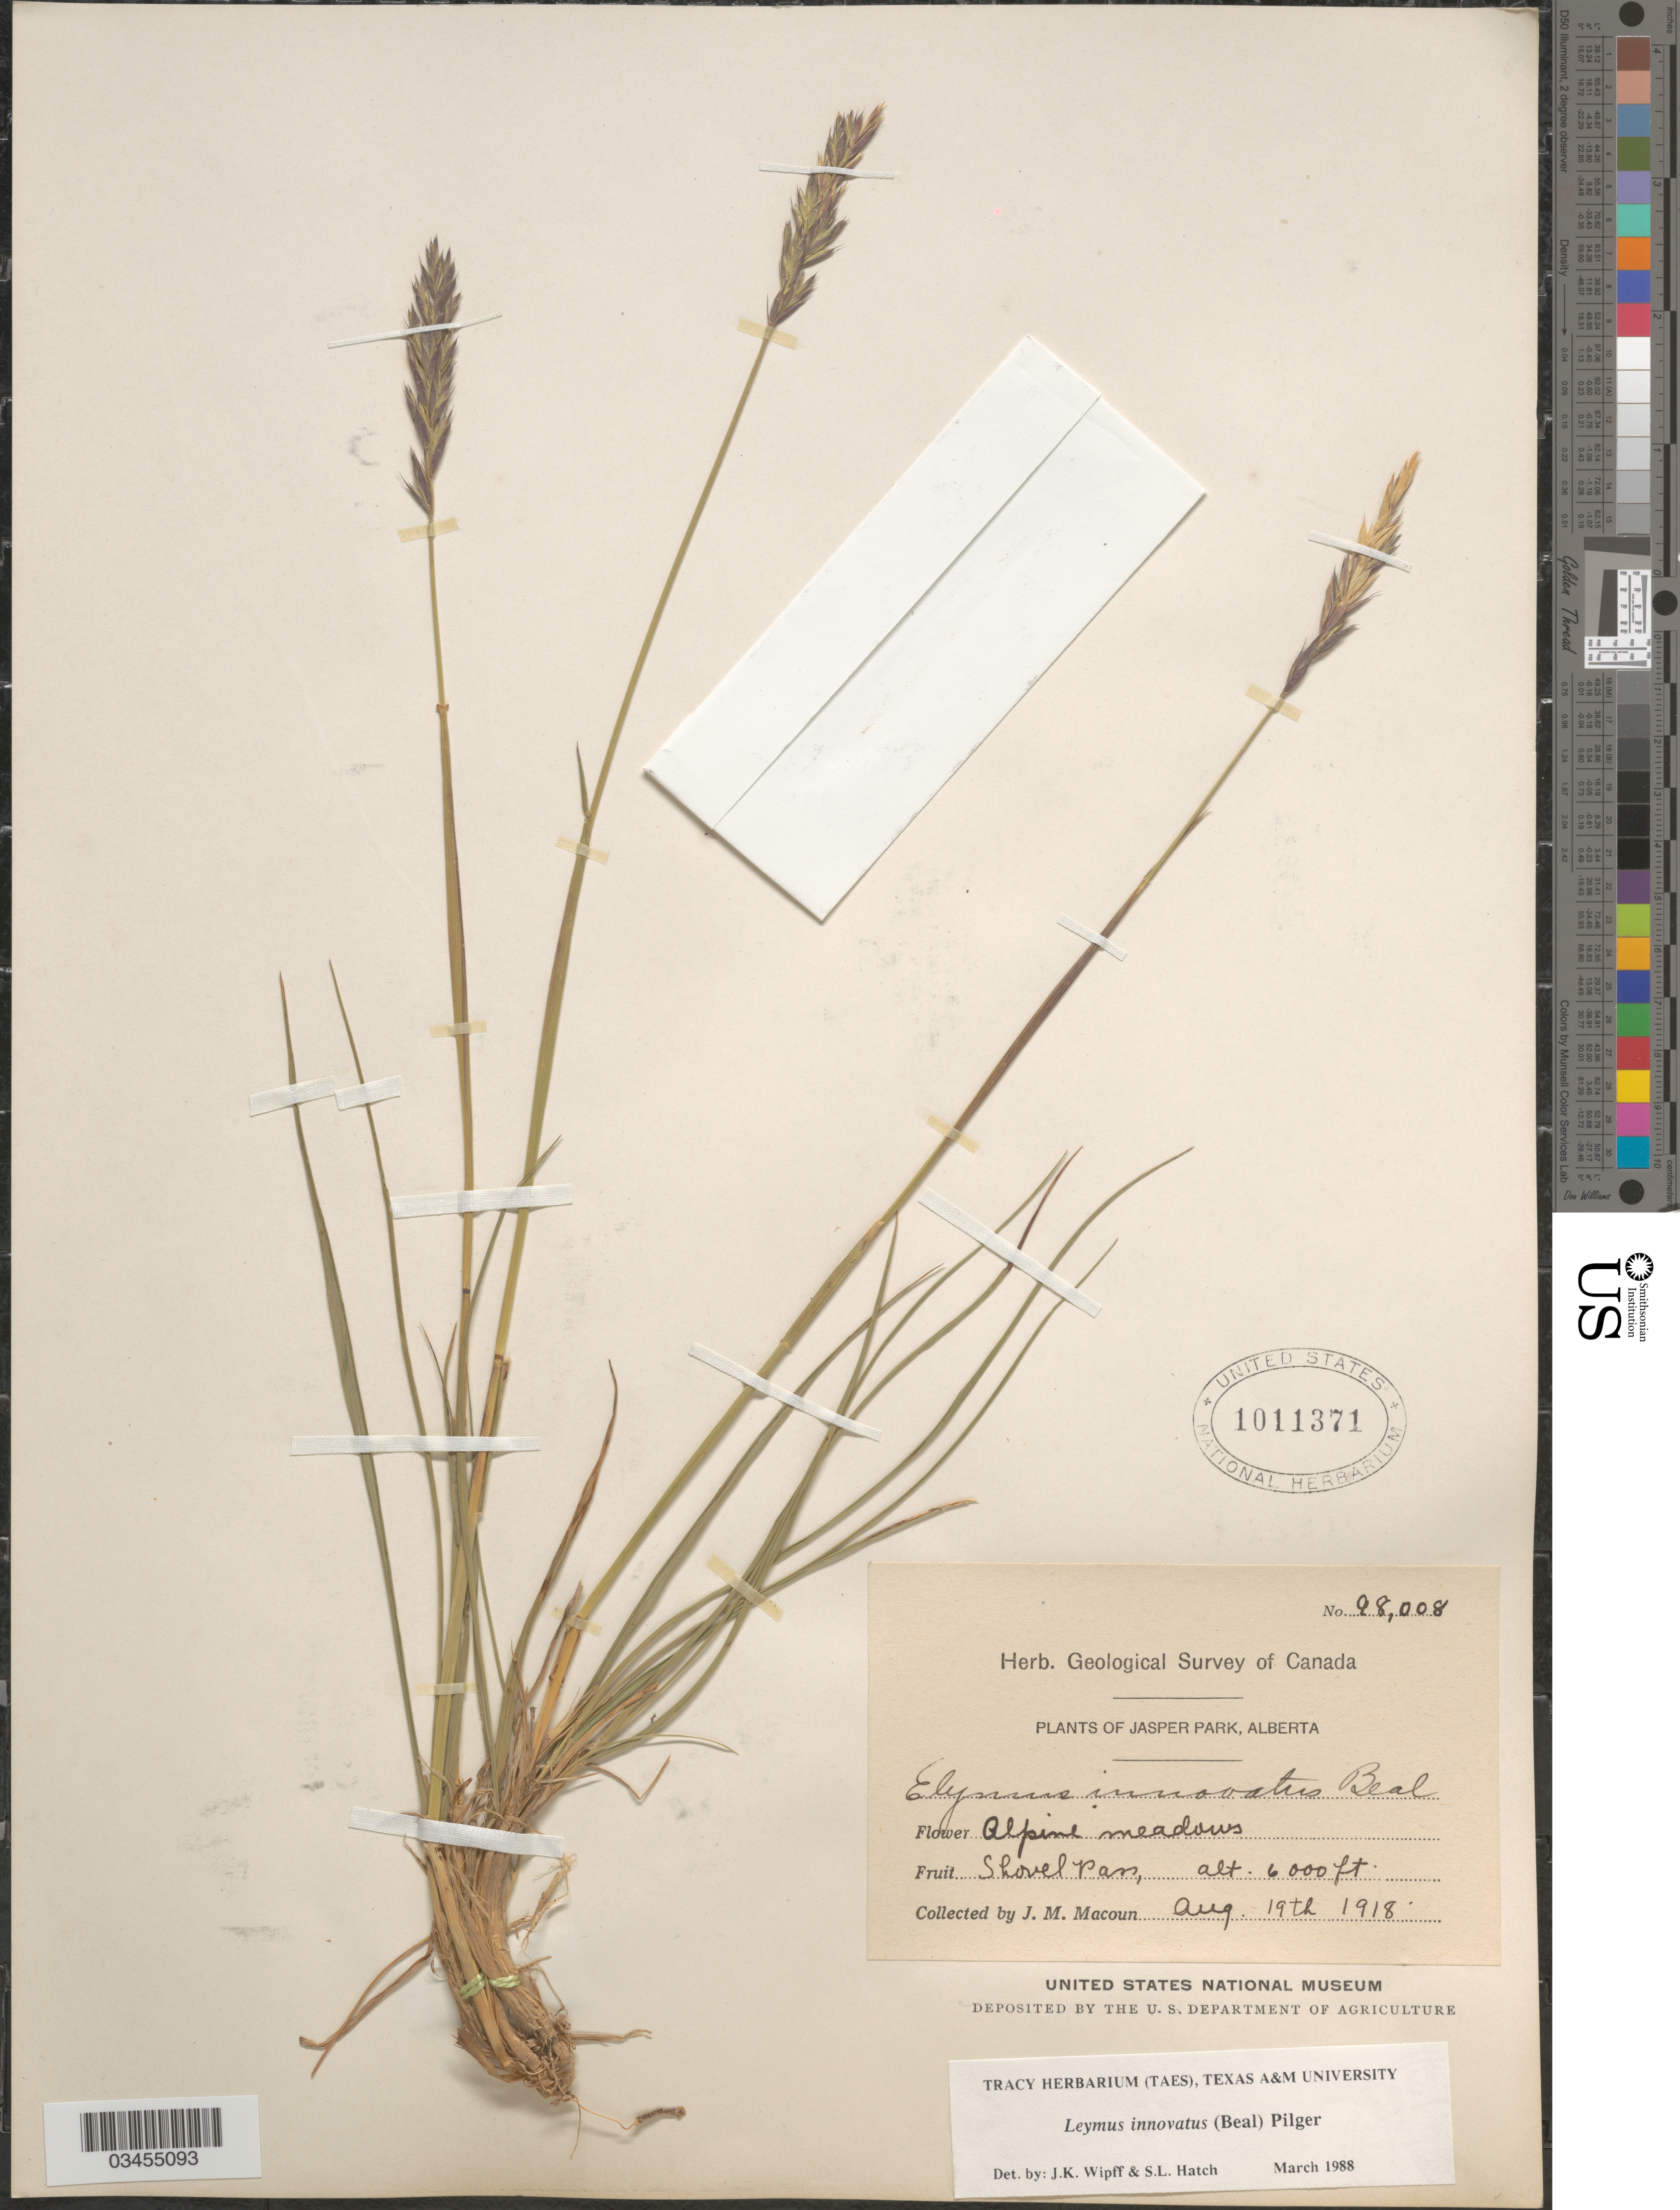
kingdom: Plantae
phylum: Tracheophyta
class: Liliopsida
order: Poales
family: Poaceae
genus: Leymus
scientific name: Leymus innovatus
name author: (W.J. Beal) Pilg.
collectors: J. M. Macoun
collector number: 98008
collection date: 1918-08-19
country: Canada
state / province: Alberta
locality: Geological Survey of Canada. Jasper Park. Alpine meadows. Shovel Pass.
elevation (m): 1829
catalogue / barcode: US 1011371